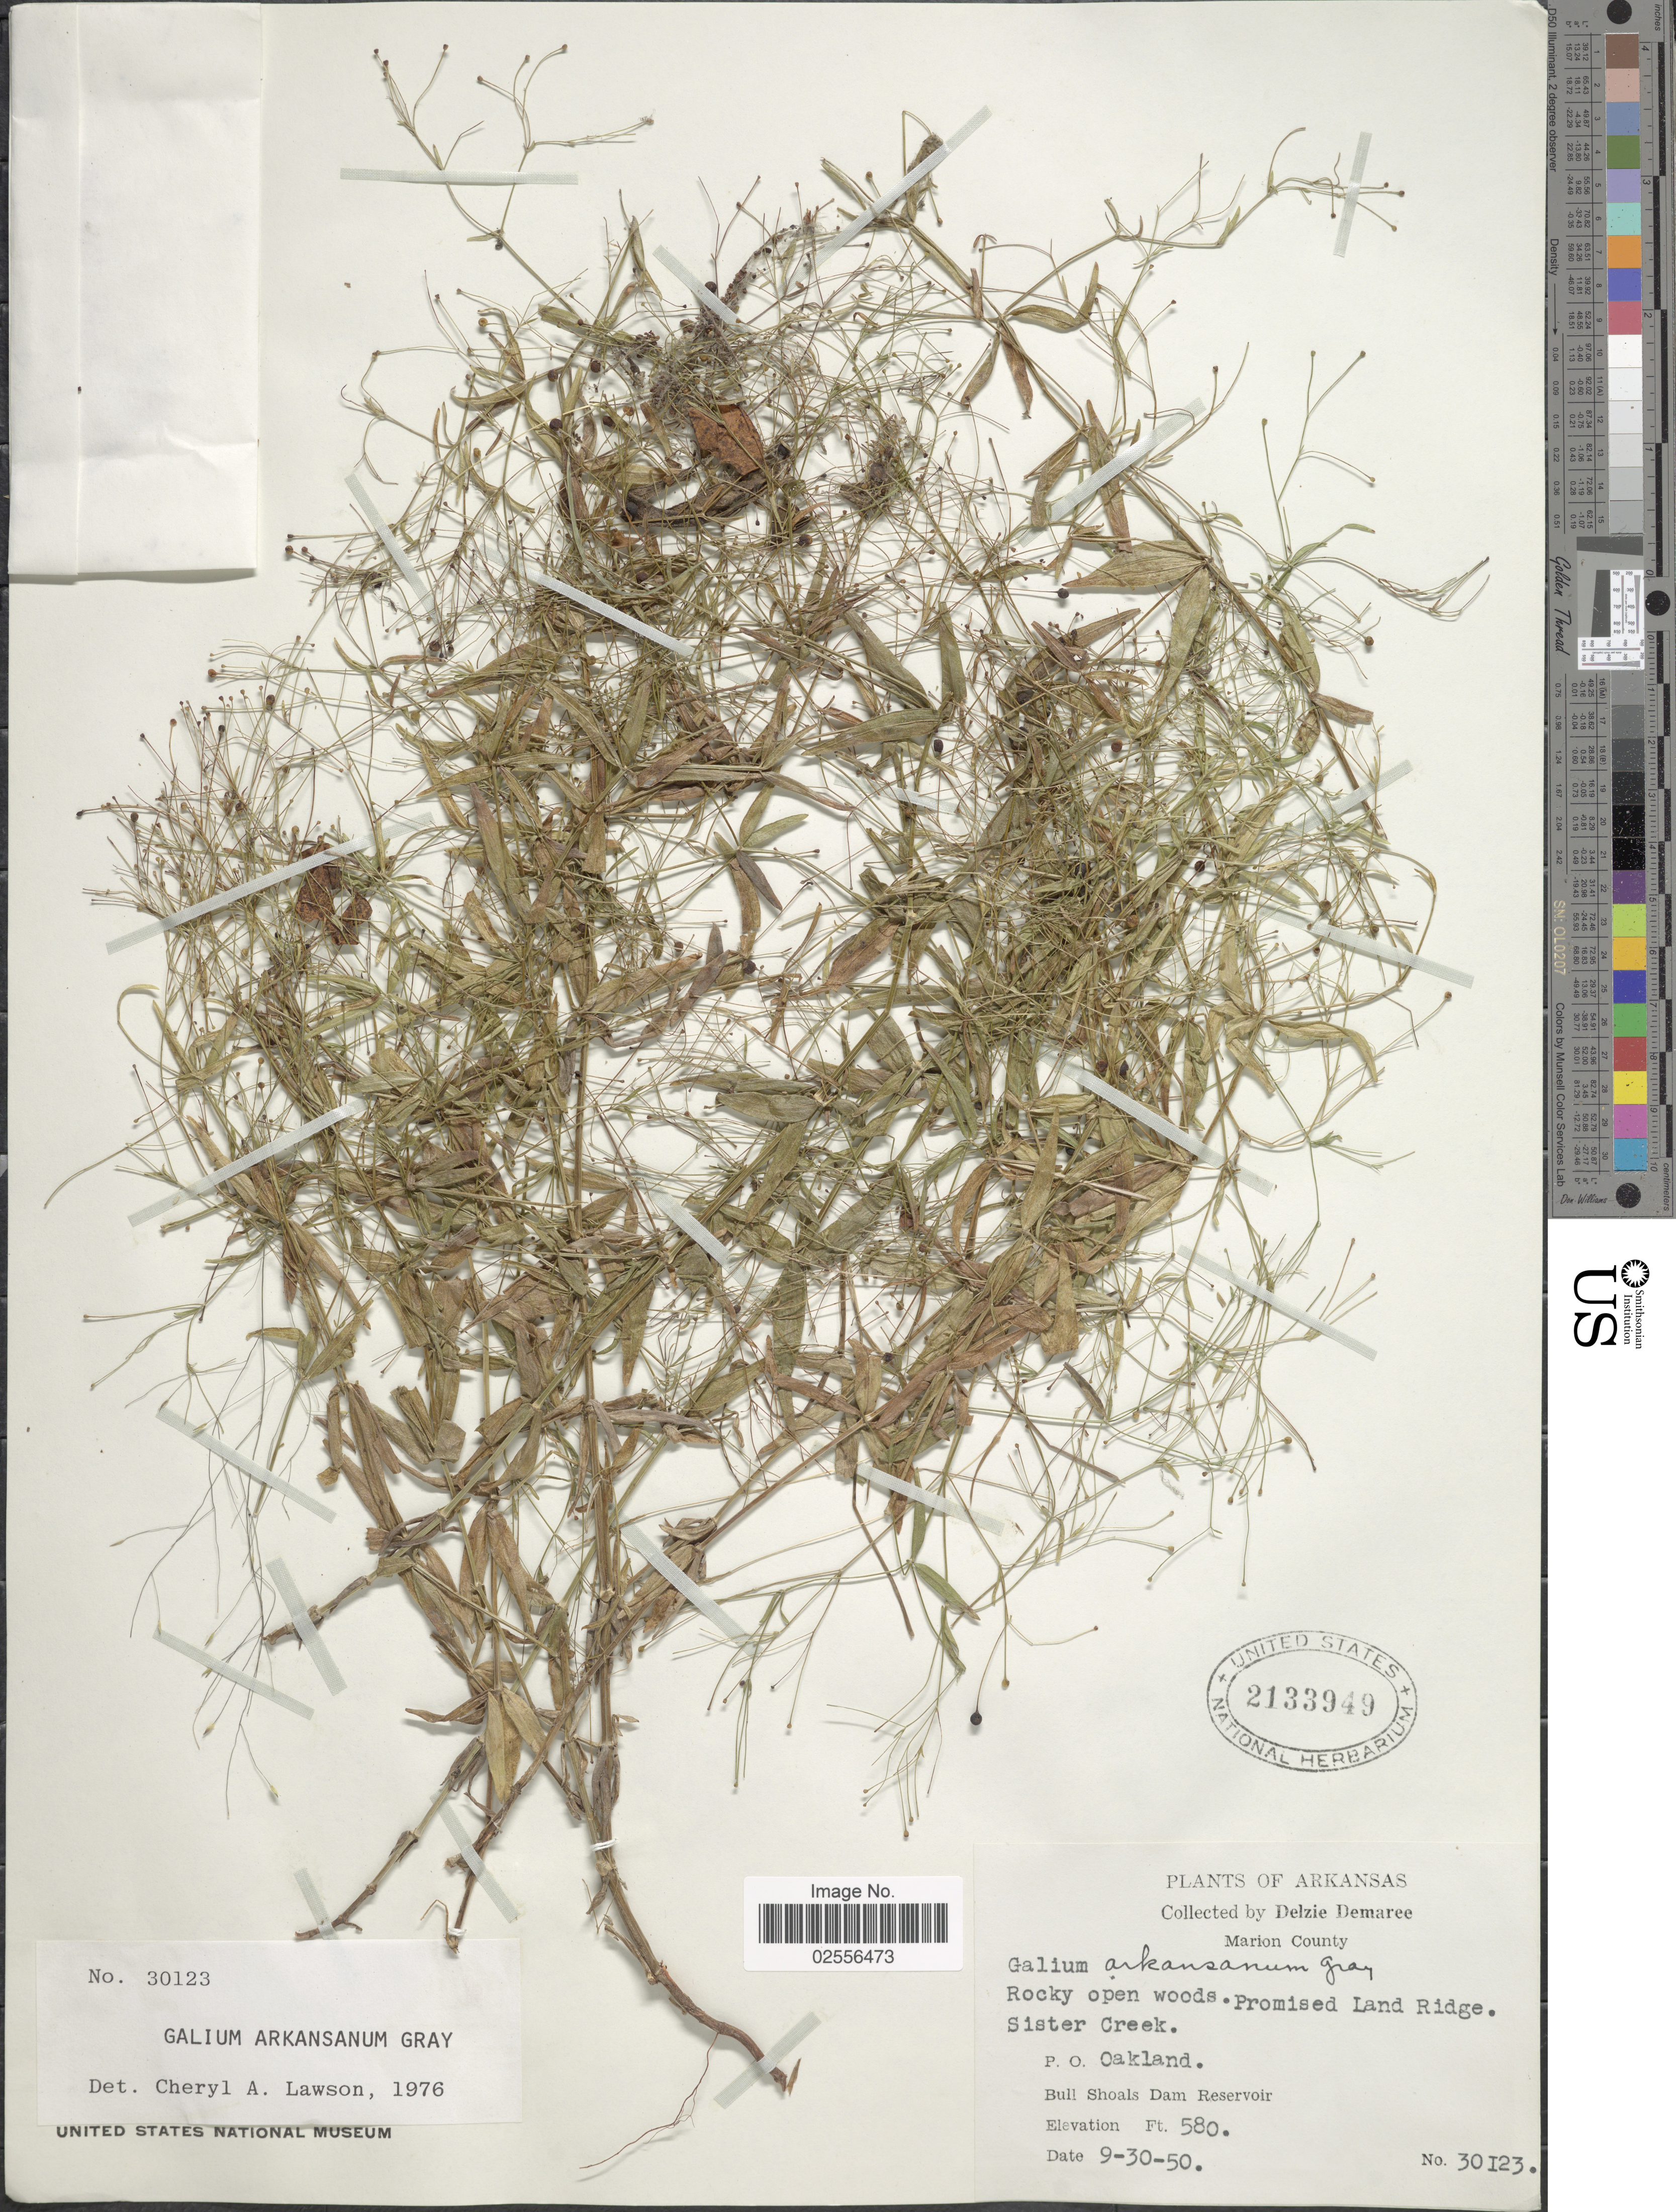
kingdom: Plantae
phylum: Tracheophyta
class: Magnoliopsida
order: Gentianales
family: Rubiaceae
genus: Galium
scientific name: Galium arkansanum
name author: A. Gray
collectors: D. Demaree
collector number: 30123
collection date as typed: Transcribed d/m/y: 30/9/50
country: United States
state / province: Arkansas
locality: Marion County, Rocky open woods. Promised Land Ridge. Siter Creek, P.O. Oakland, Bull Shoals Dam Reservoir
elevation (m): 177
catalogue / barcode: US 2133949